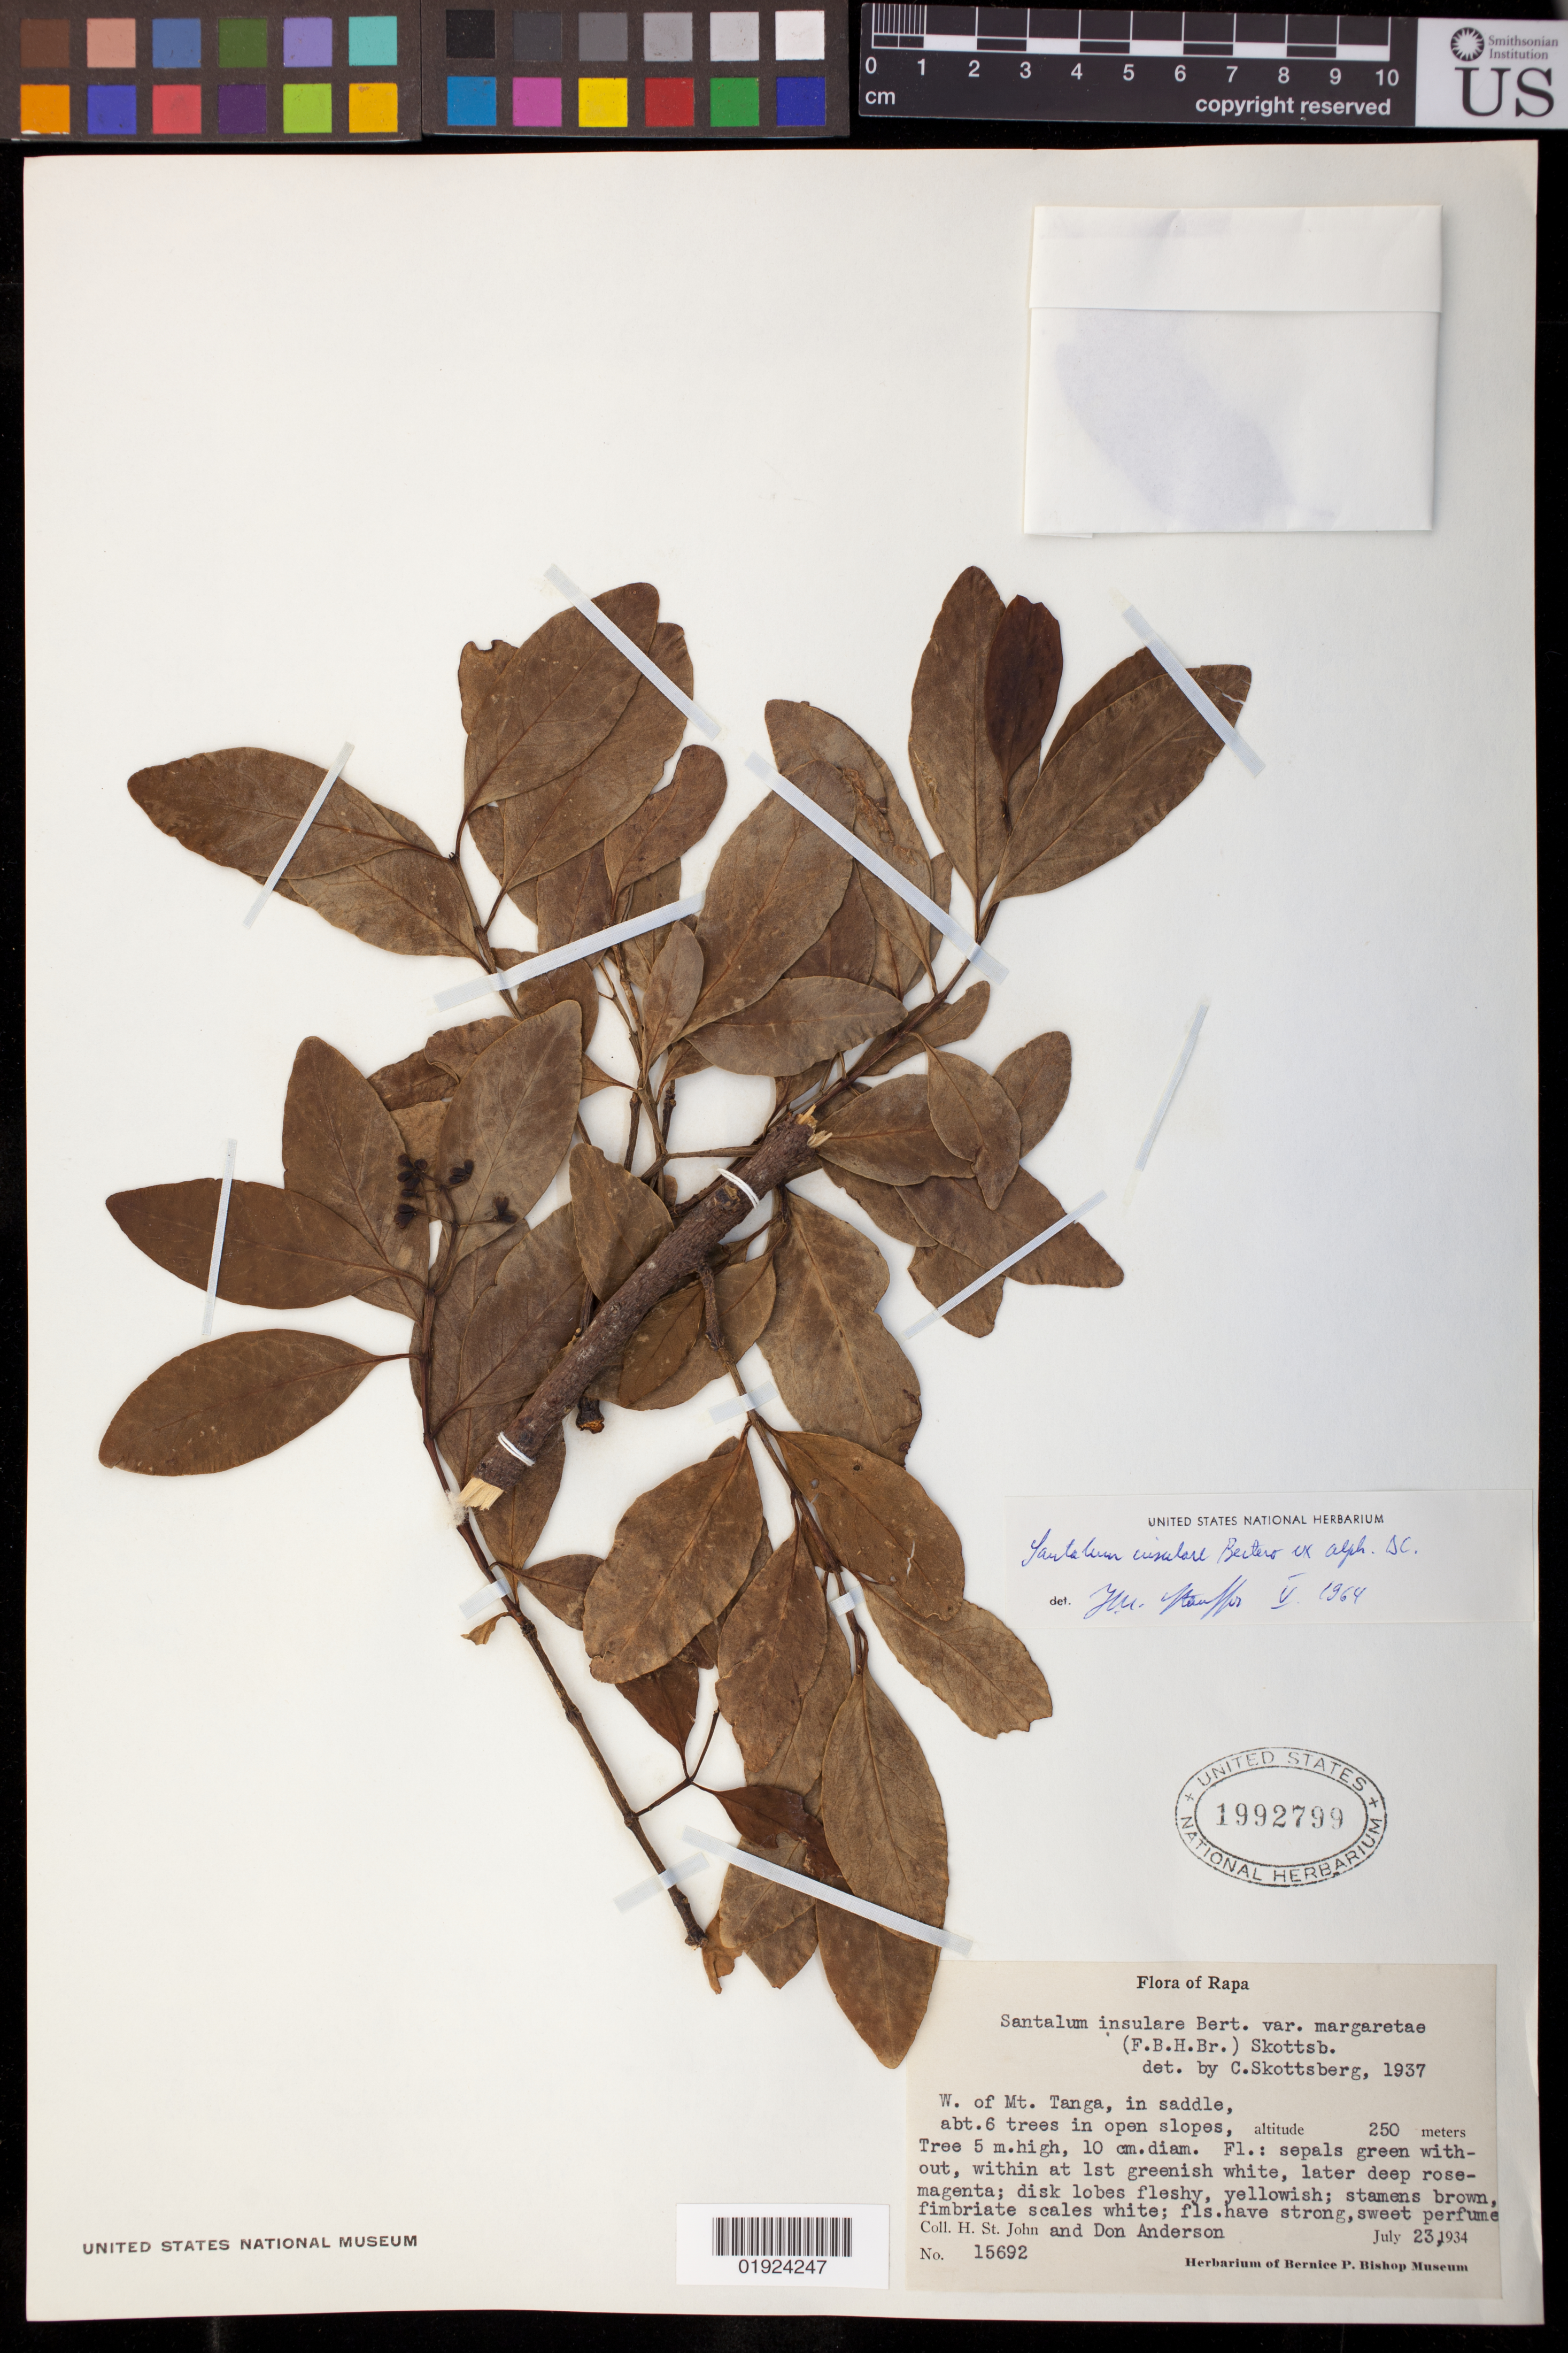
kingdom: Plantae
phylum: Tracheophyta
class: Magnoliopsida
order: Santalales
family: Santalaceae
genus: Santalum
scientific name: Santalum margaretae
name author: F. Br.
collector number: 15692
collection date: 1934-07-23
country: French Polynesia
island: Rapa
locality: Rapa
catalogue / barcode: US 1992799